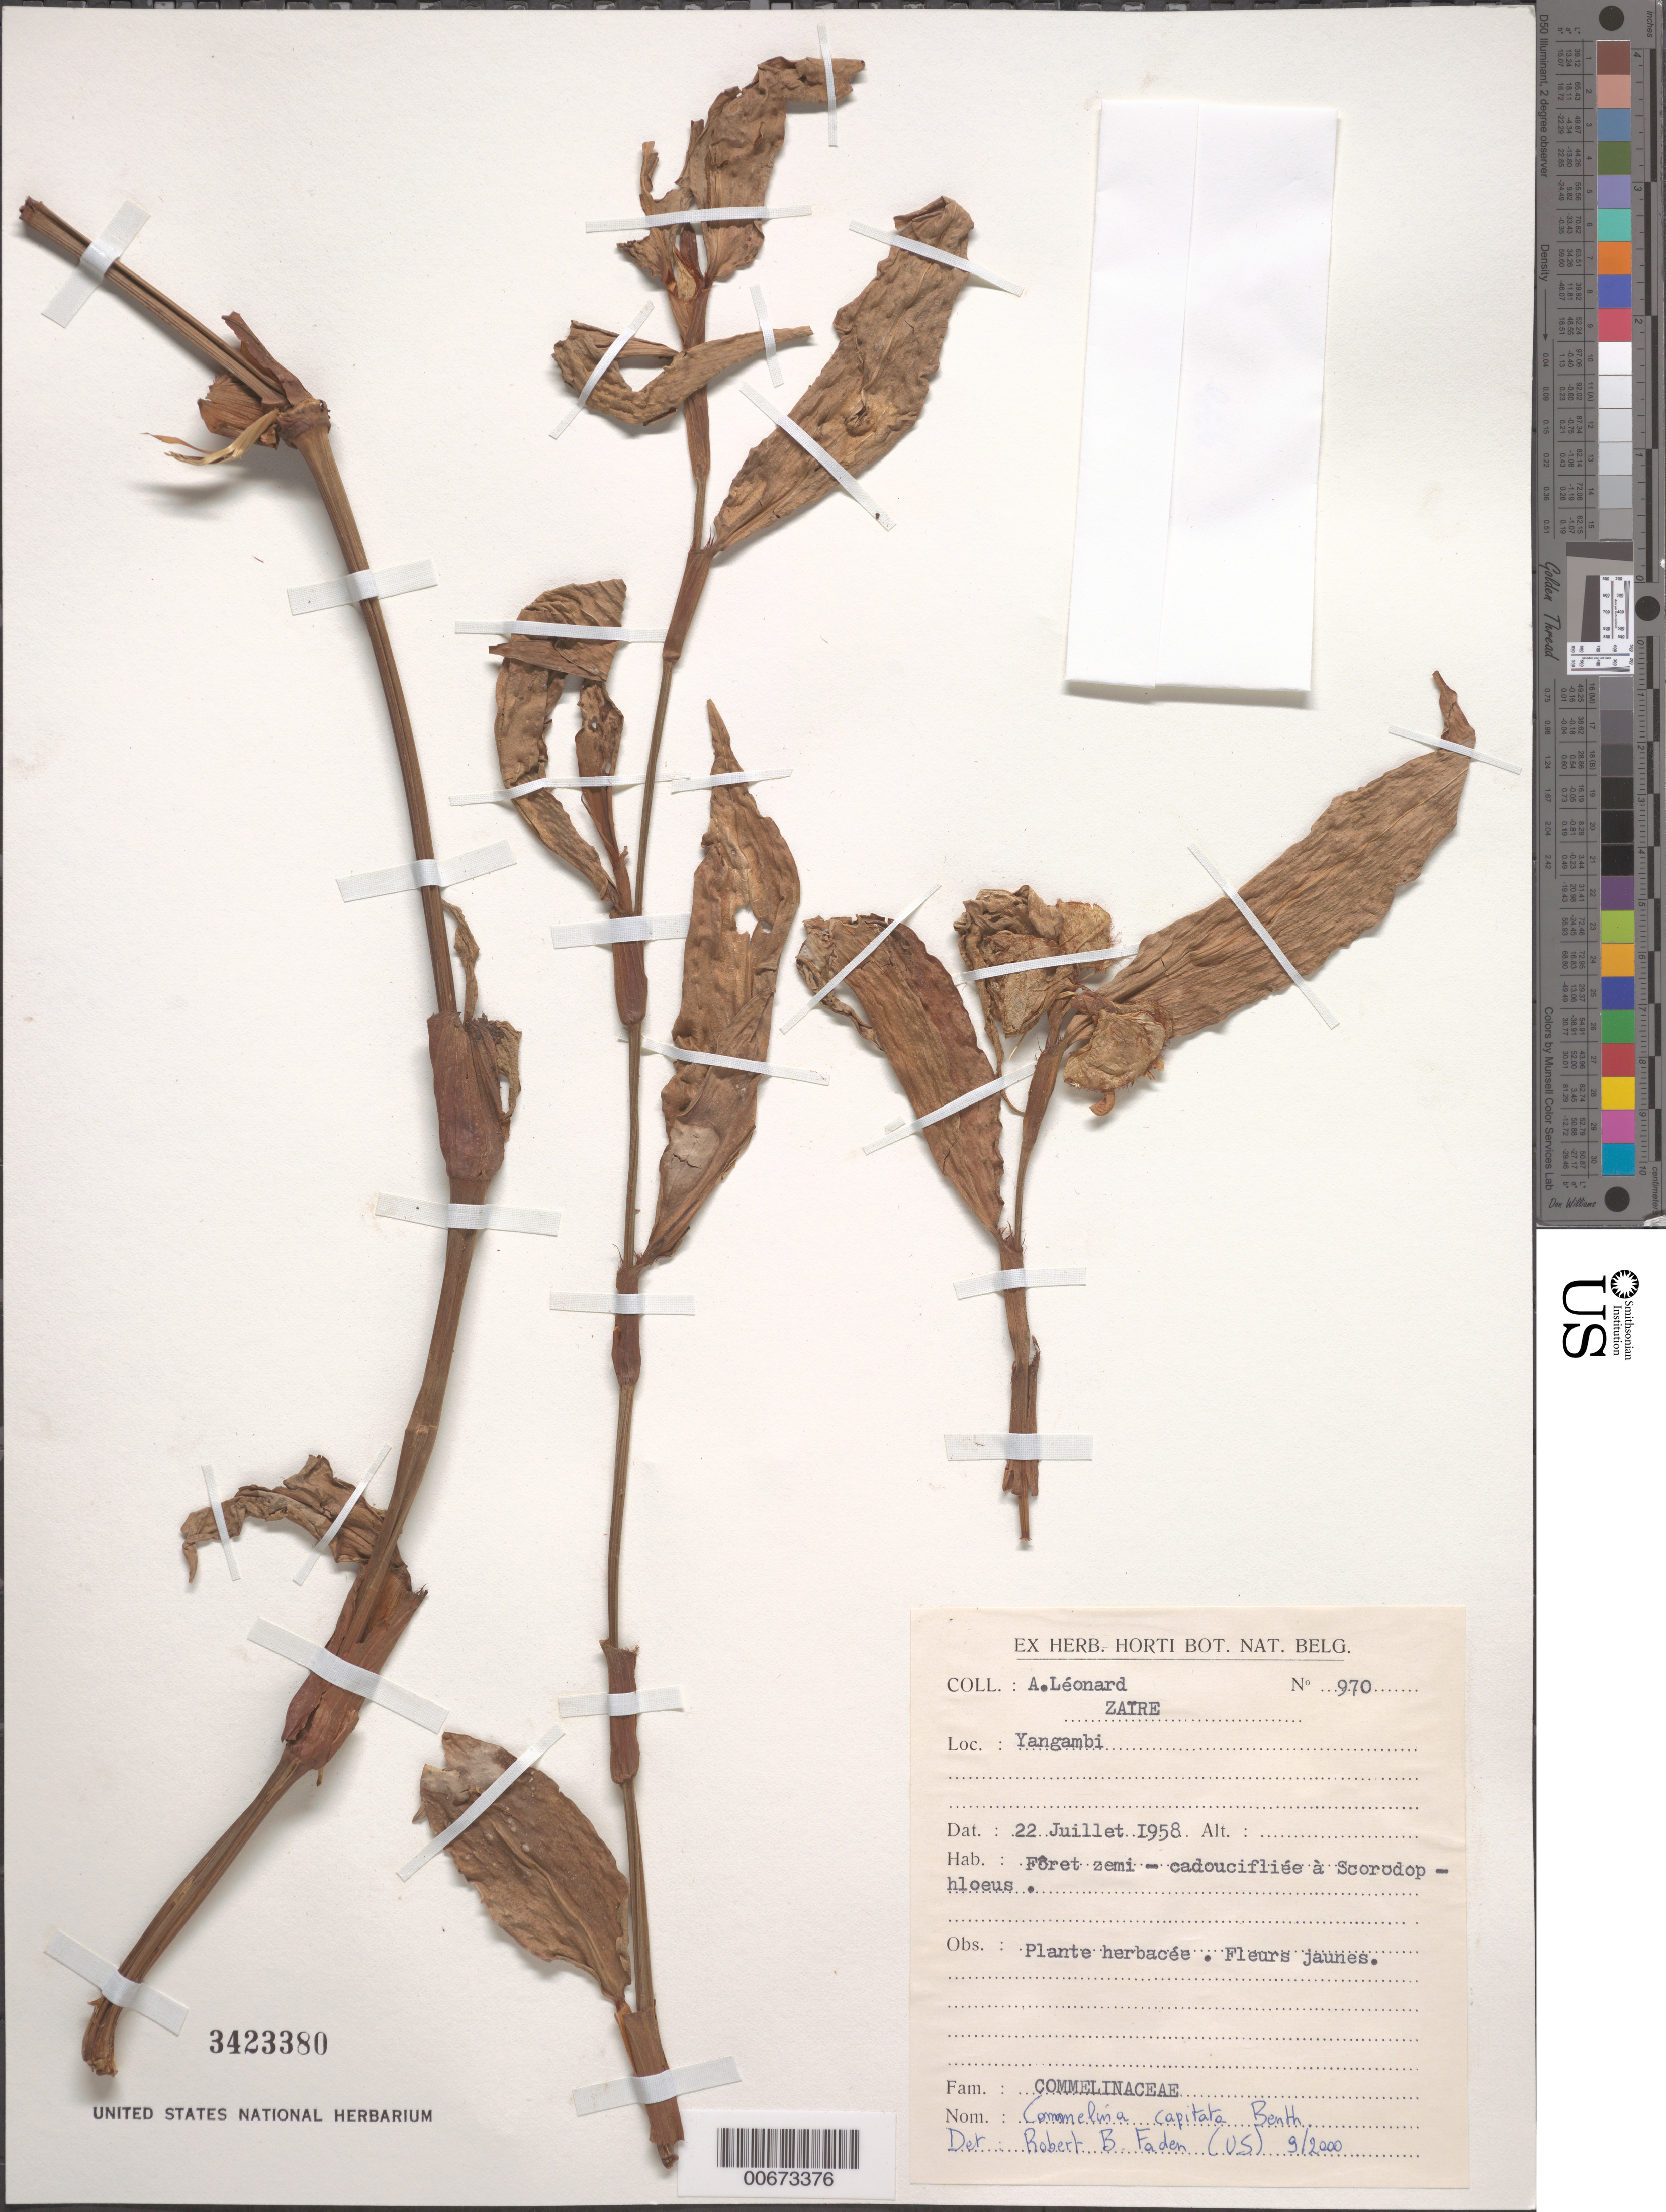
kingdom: Plantae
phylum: Tracheophyta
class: Liliopsida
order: Commelinales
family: Commelinaceae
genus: Commelina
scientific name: Commelina capitata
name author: Benth.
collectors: A. Leonard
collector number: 970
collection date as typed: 22 Jul 1958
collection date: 1958-07-22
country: Congo, Democratic Republic of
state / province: Tshopo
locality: Yangambi.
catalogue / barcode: US 3423380